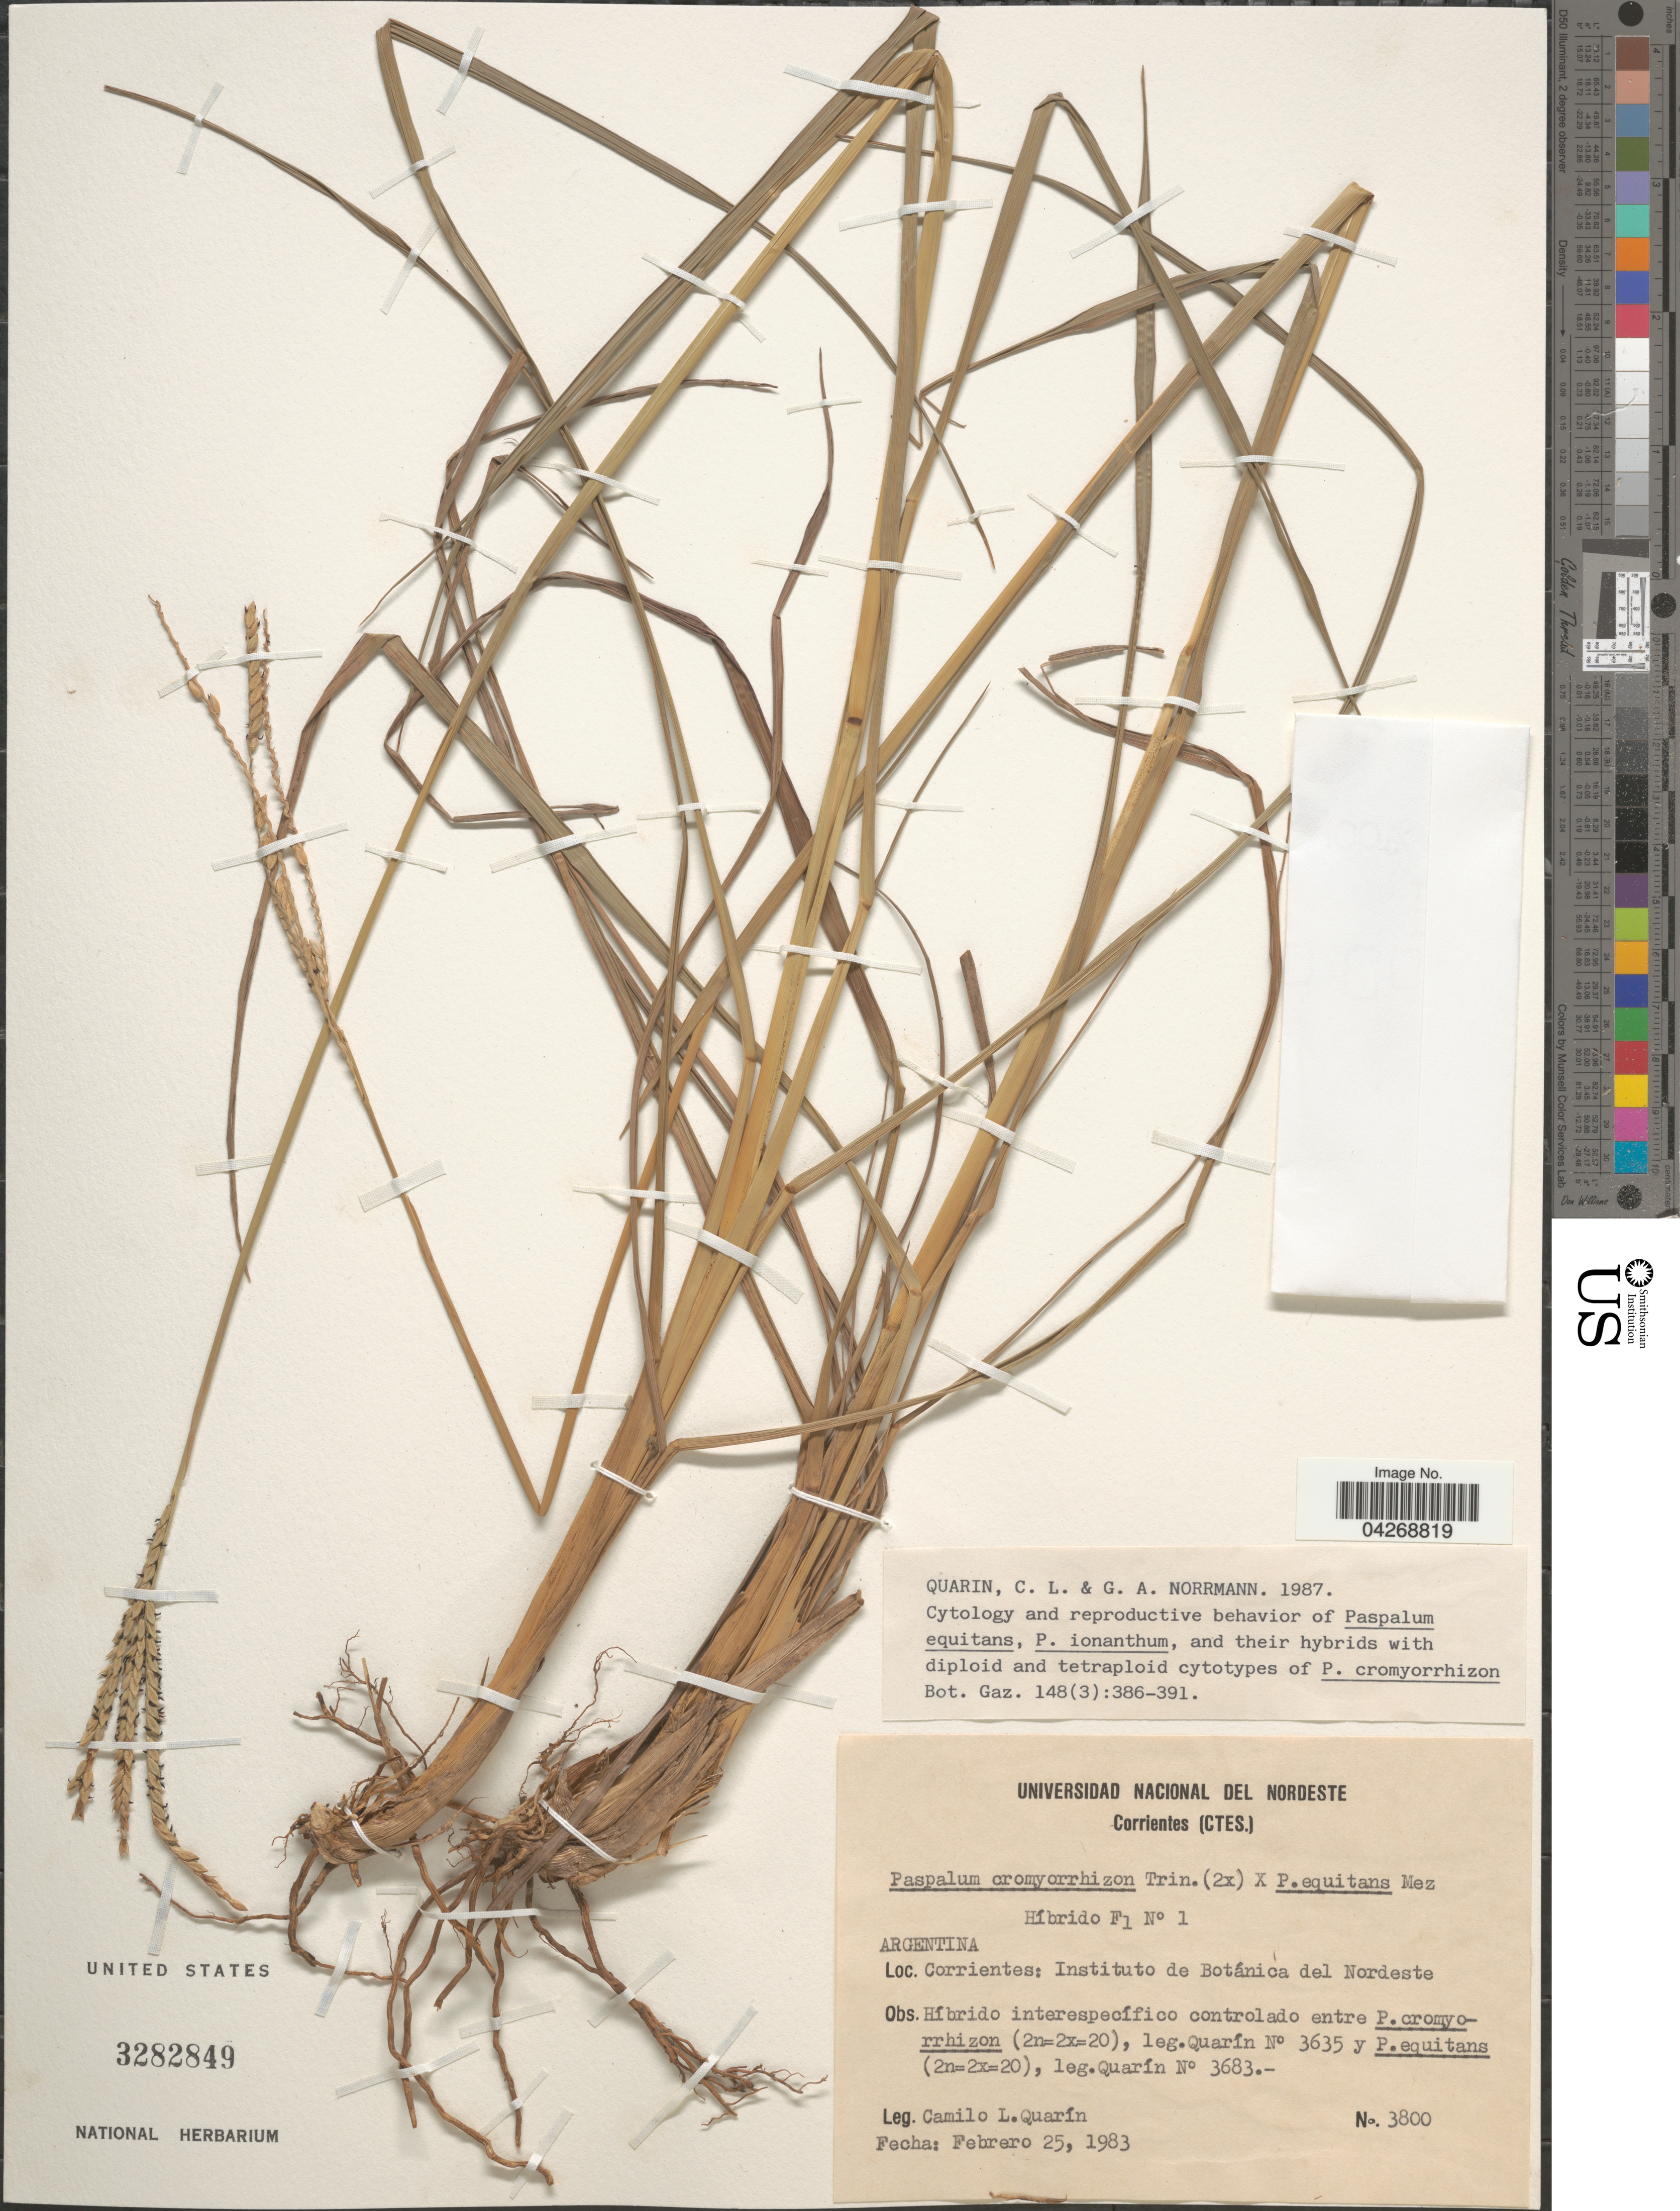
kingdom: Plantae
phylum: Tracheophyta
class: Liliopsida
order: Poales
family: Poaceae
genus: Paspalum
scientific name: Paspalum cromyorhizon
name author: Trin. ex Döll in Mart.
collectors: C. Quarin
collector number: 3800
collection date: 1983-02-25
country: Argentina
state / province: Corrientes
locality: Corrientes: Instituto de Botánica del Nordeste.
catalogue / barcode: US 3282849